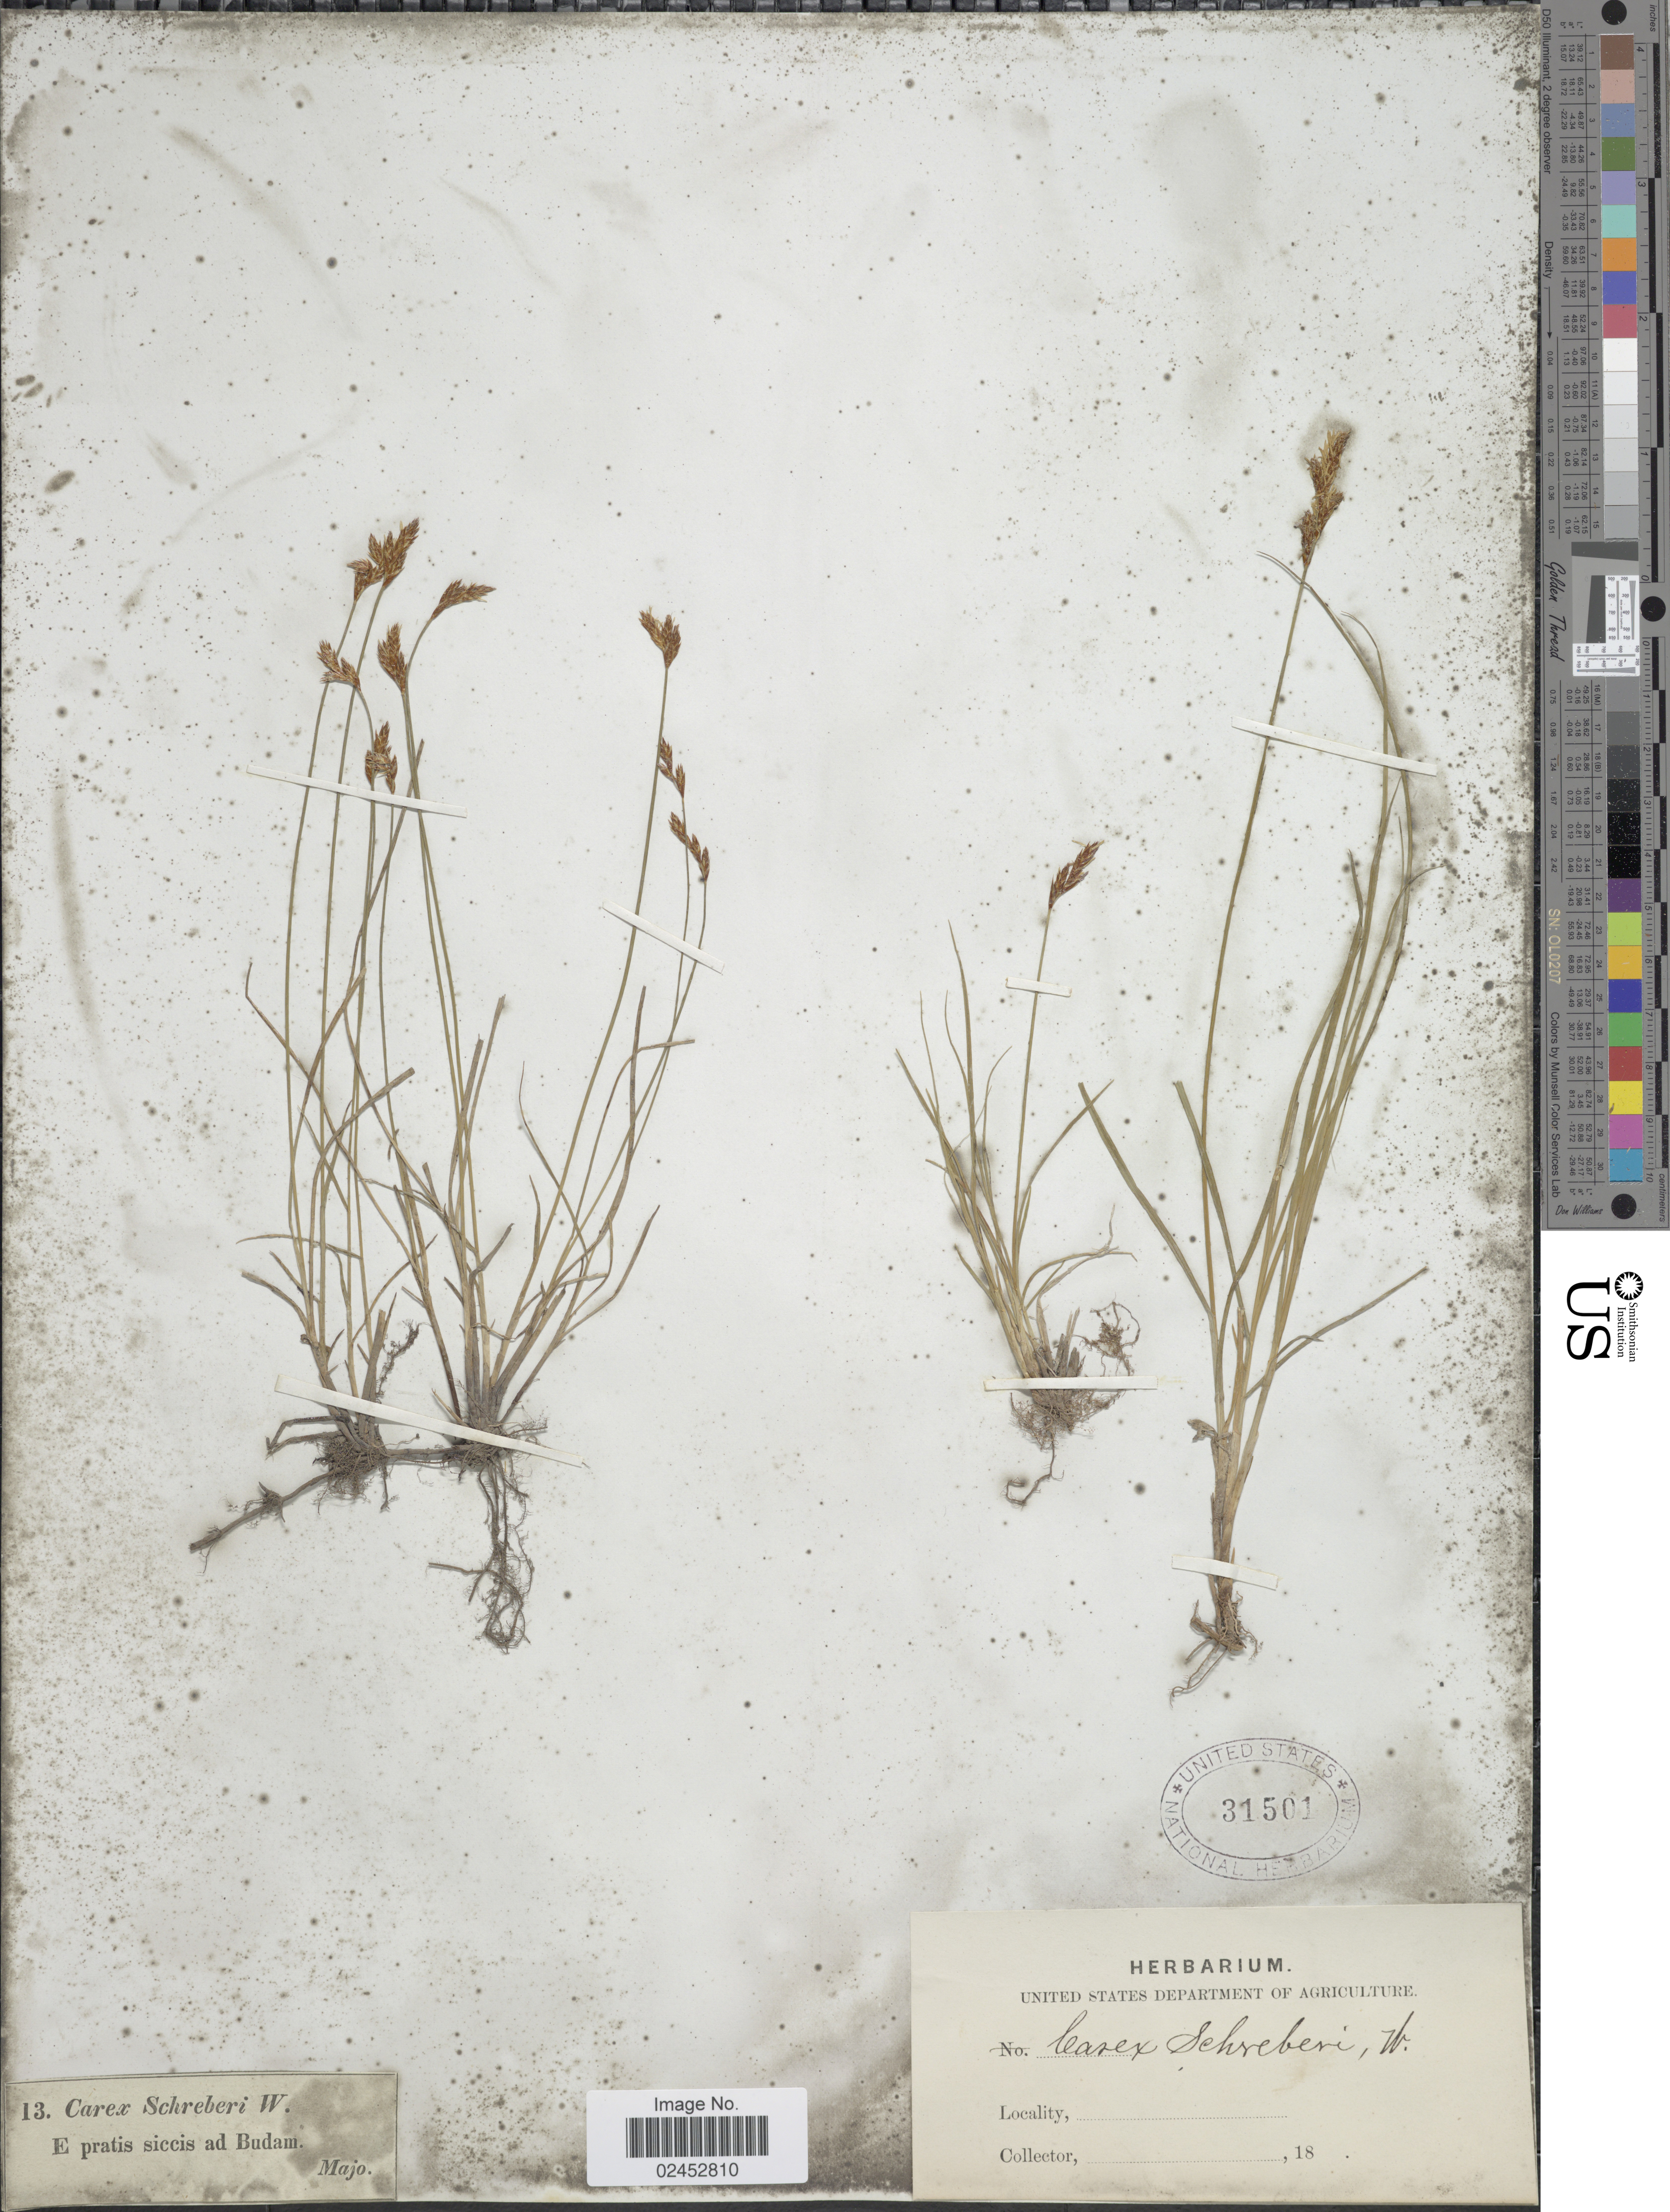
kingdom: Plantae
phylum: Tracheophyta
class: Liliopsida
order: Poales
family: Cyperaceae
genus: Carex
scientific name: Carex praecox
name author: Schreb.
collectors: Facchini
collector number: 13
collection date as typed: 18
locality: E pratis siccis ad Budam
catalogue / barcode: US 31501